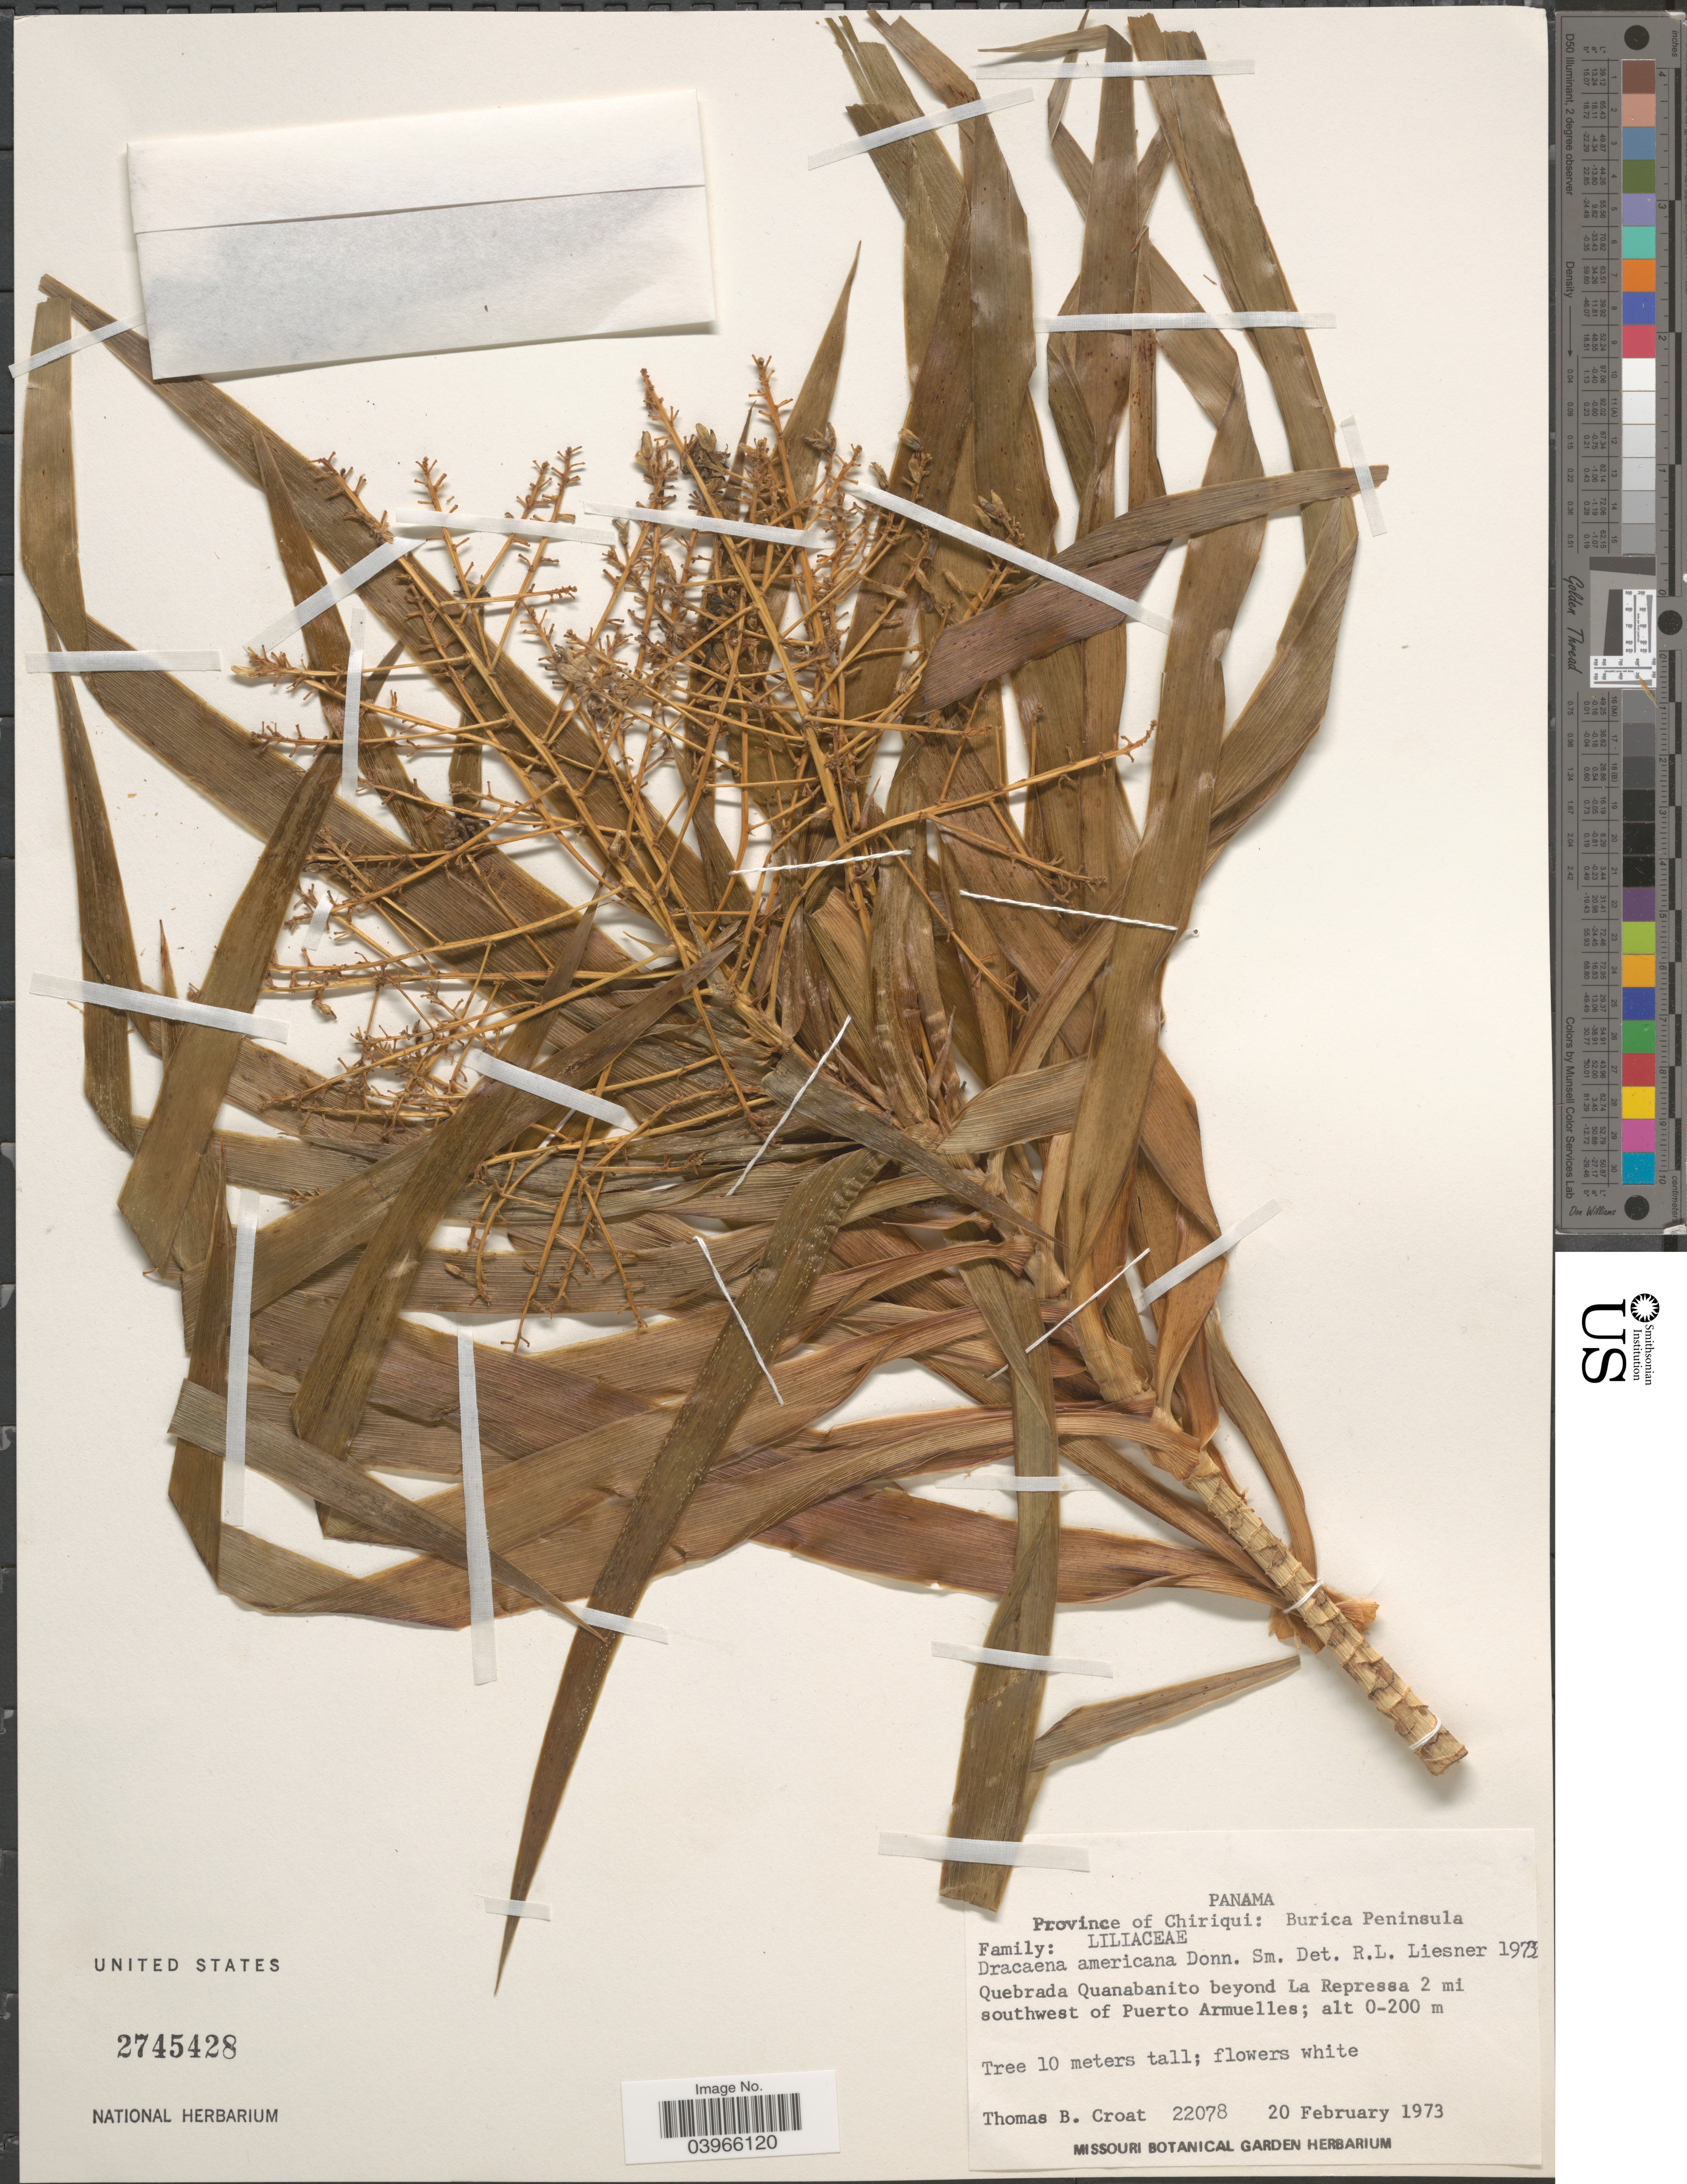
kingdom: Plantae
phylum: Tracheophyta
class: Liliopsida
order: Asparagales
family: Asparagaceae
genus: Dracaena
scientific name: Dracaena americana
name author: Donn. Sm. in Sarg.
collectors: T. B. Croat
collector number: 22078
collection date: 1973-02-20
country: Panama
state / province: Chiriqui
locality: Burica Peninsula. Quebrada Quanabanito beyond La Repressa 2 mi southwest of Puerto Armuelles.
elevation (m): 0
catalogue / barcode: US 2745428